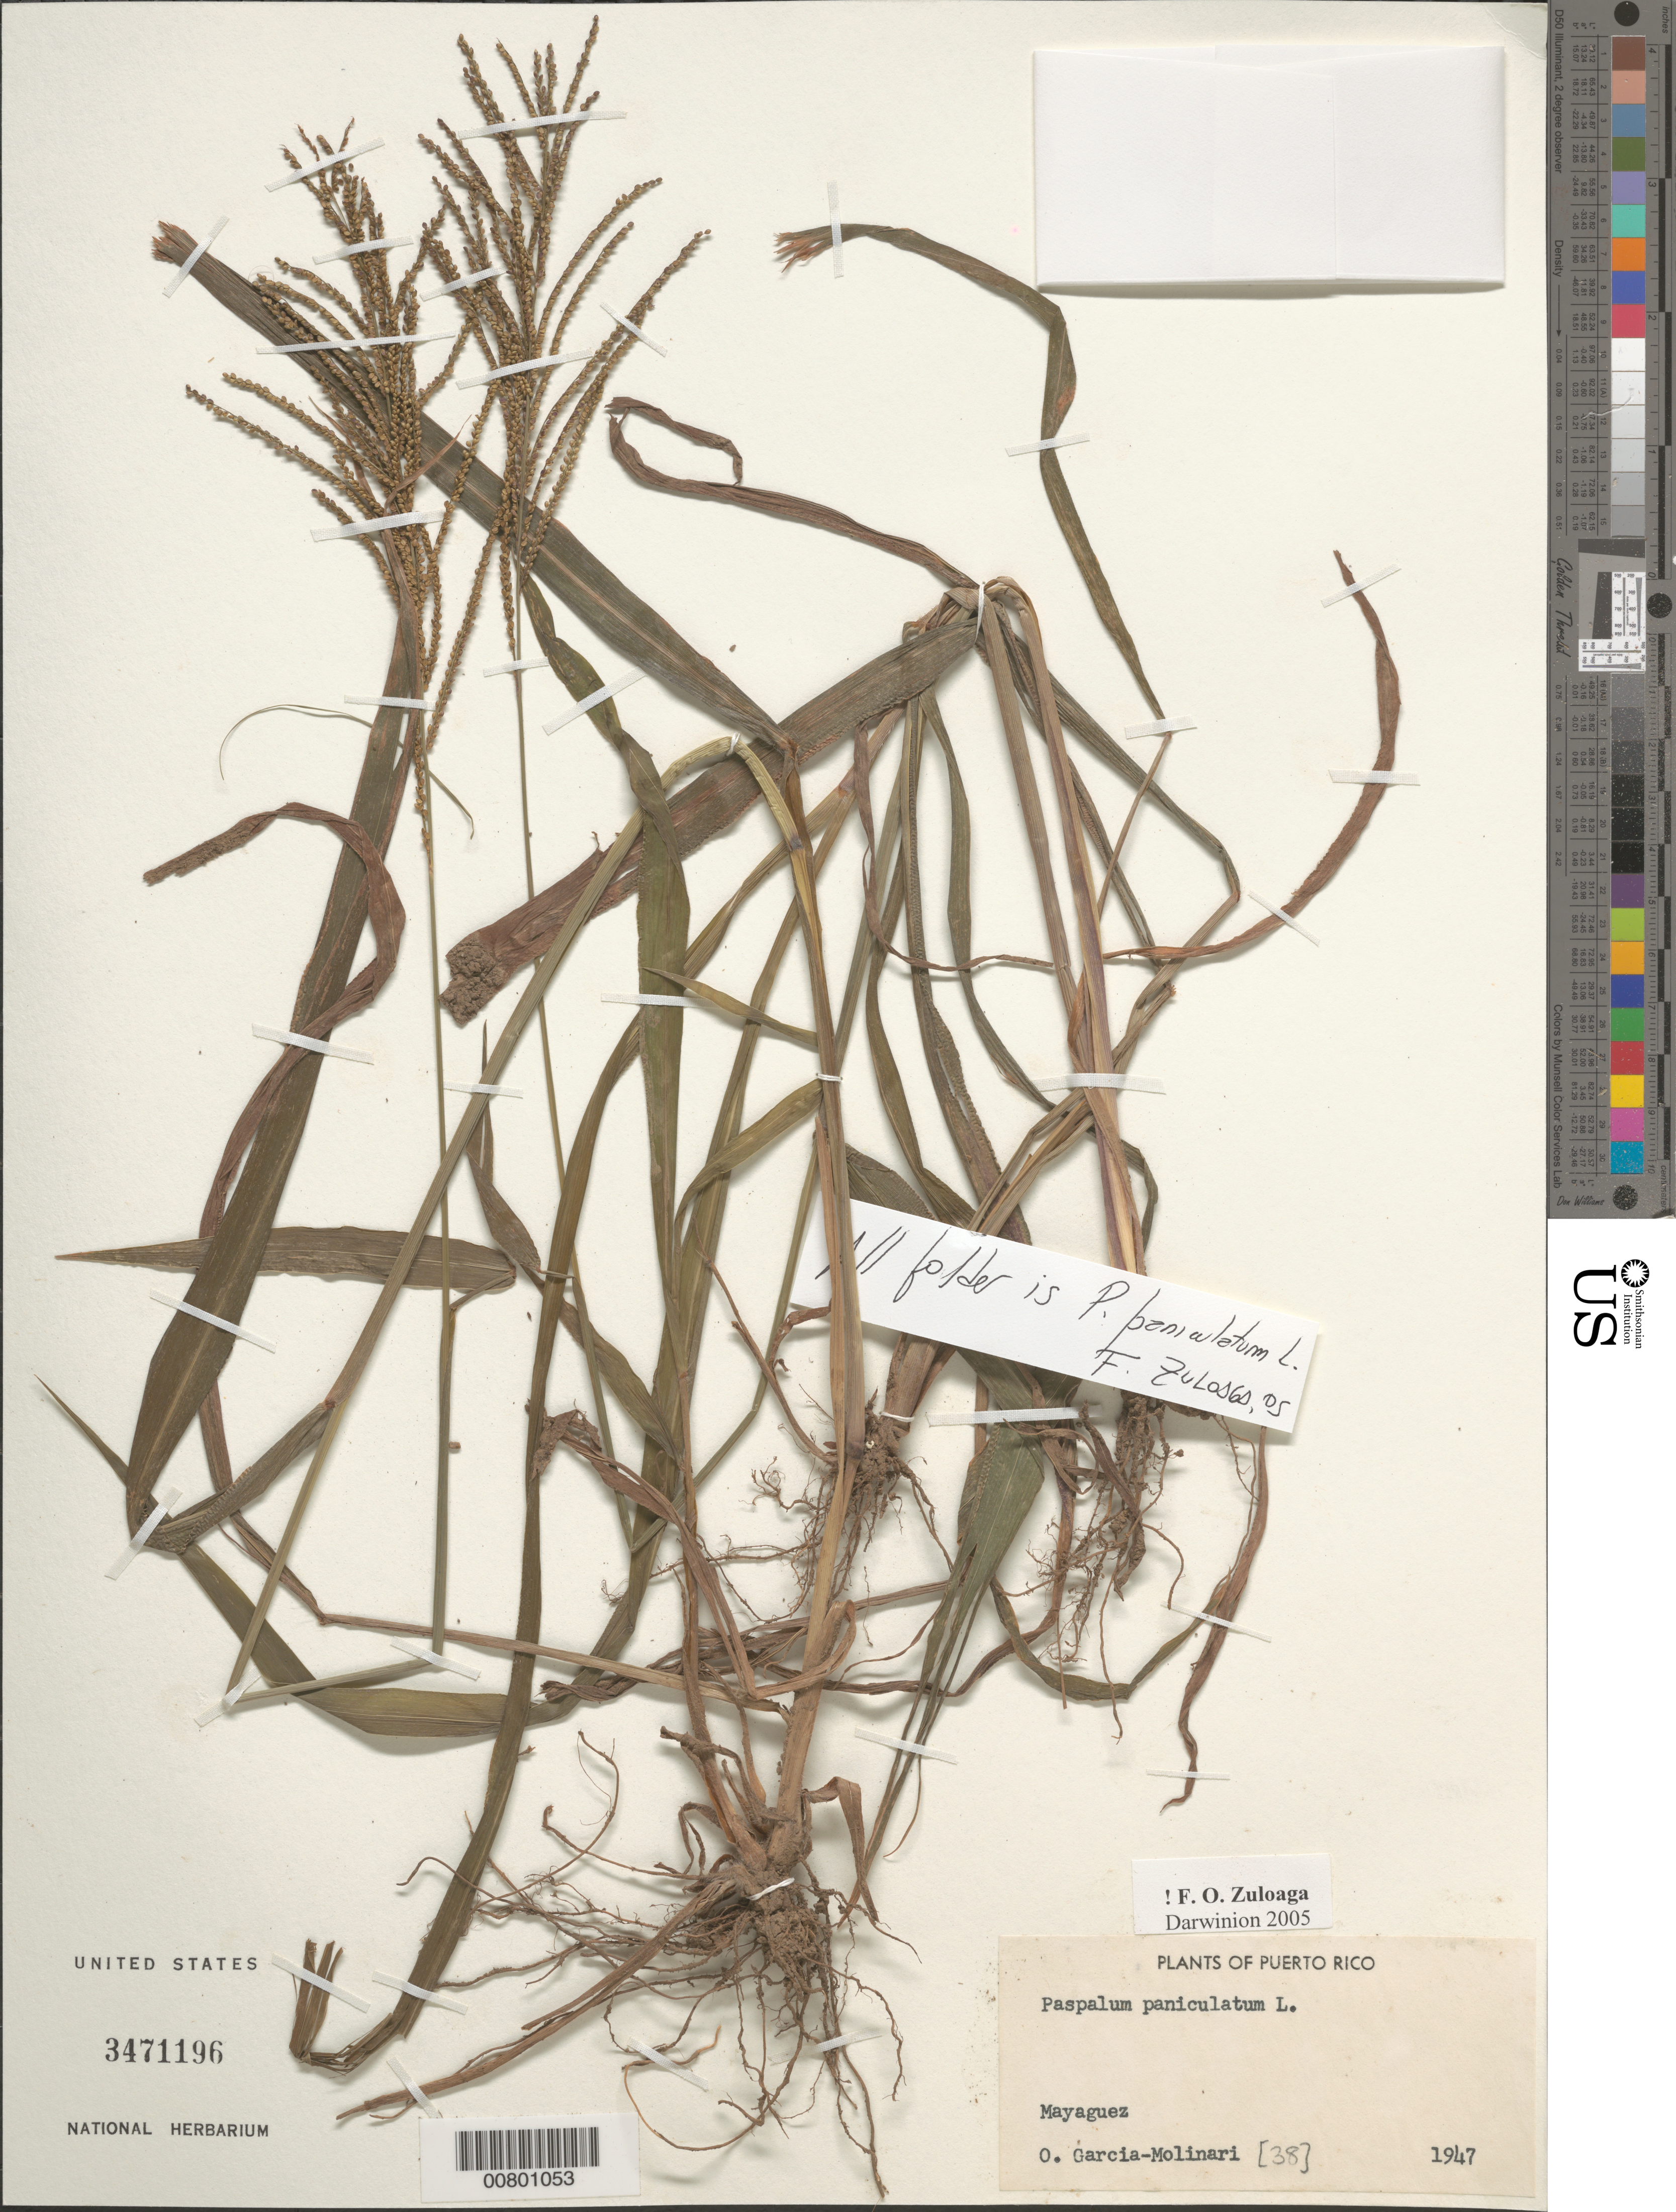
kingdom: Plantae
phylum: Tracheophyta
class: Liliopsida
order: Poales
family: Poaceae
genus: Paspalum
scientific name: Paspalum paniculatum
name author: L.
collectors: O. García-Molinari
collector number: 38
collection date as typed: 1947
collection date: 1947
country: Puerto Rico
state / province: Mayagüez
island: Puerto Rico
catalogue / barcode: US 3471196